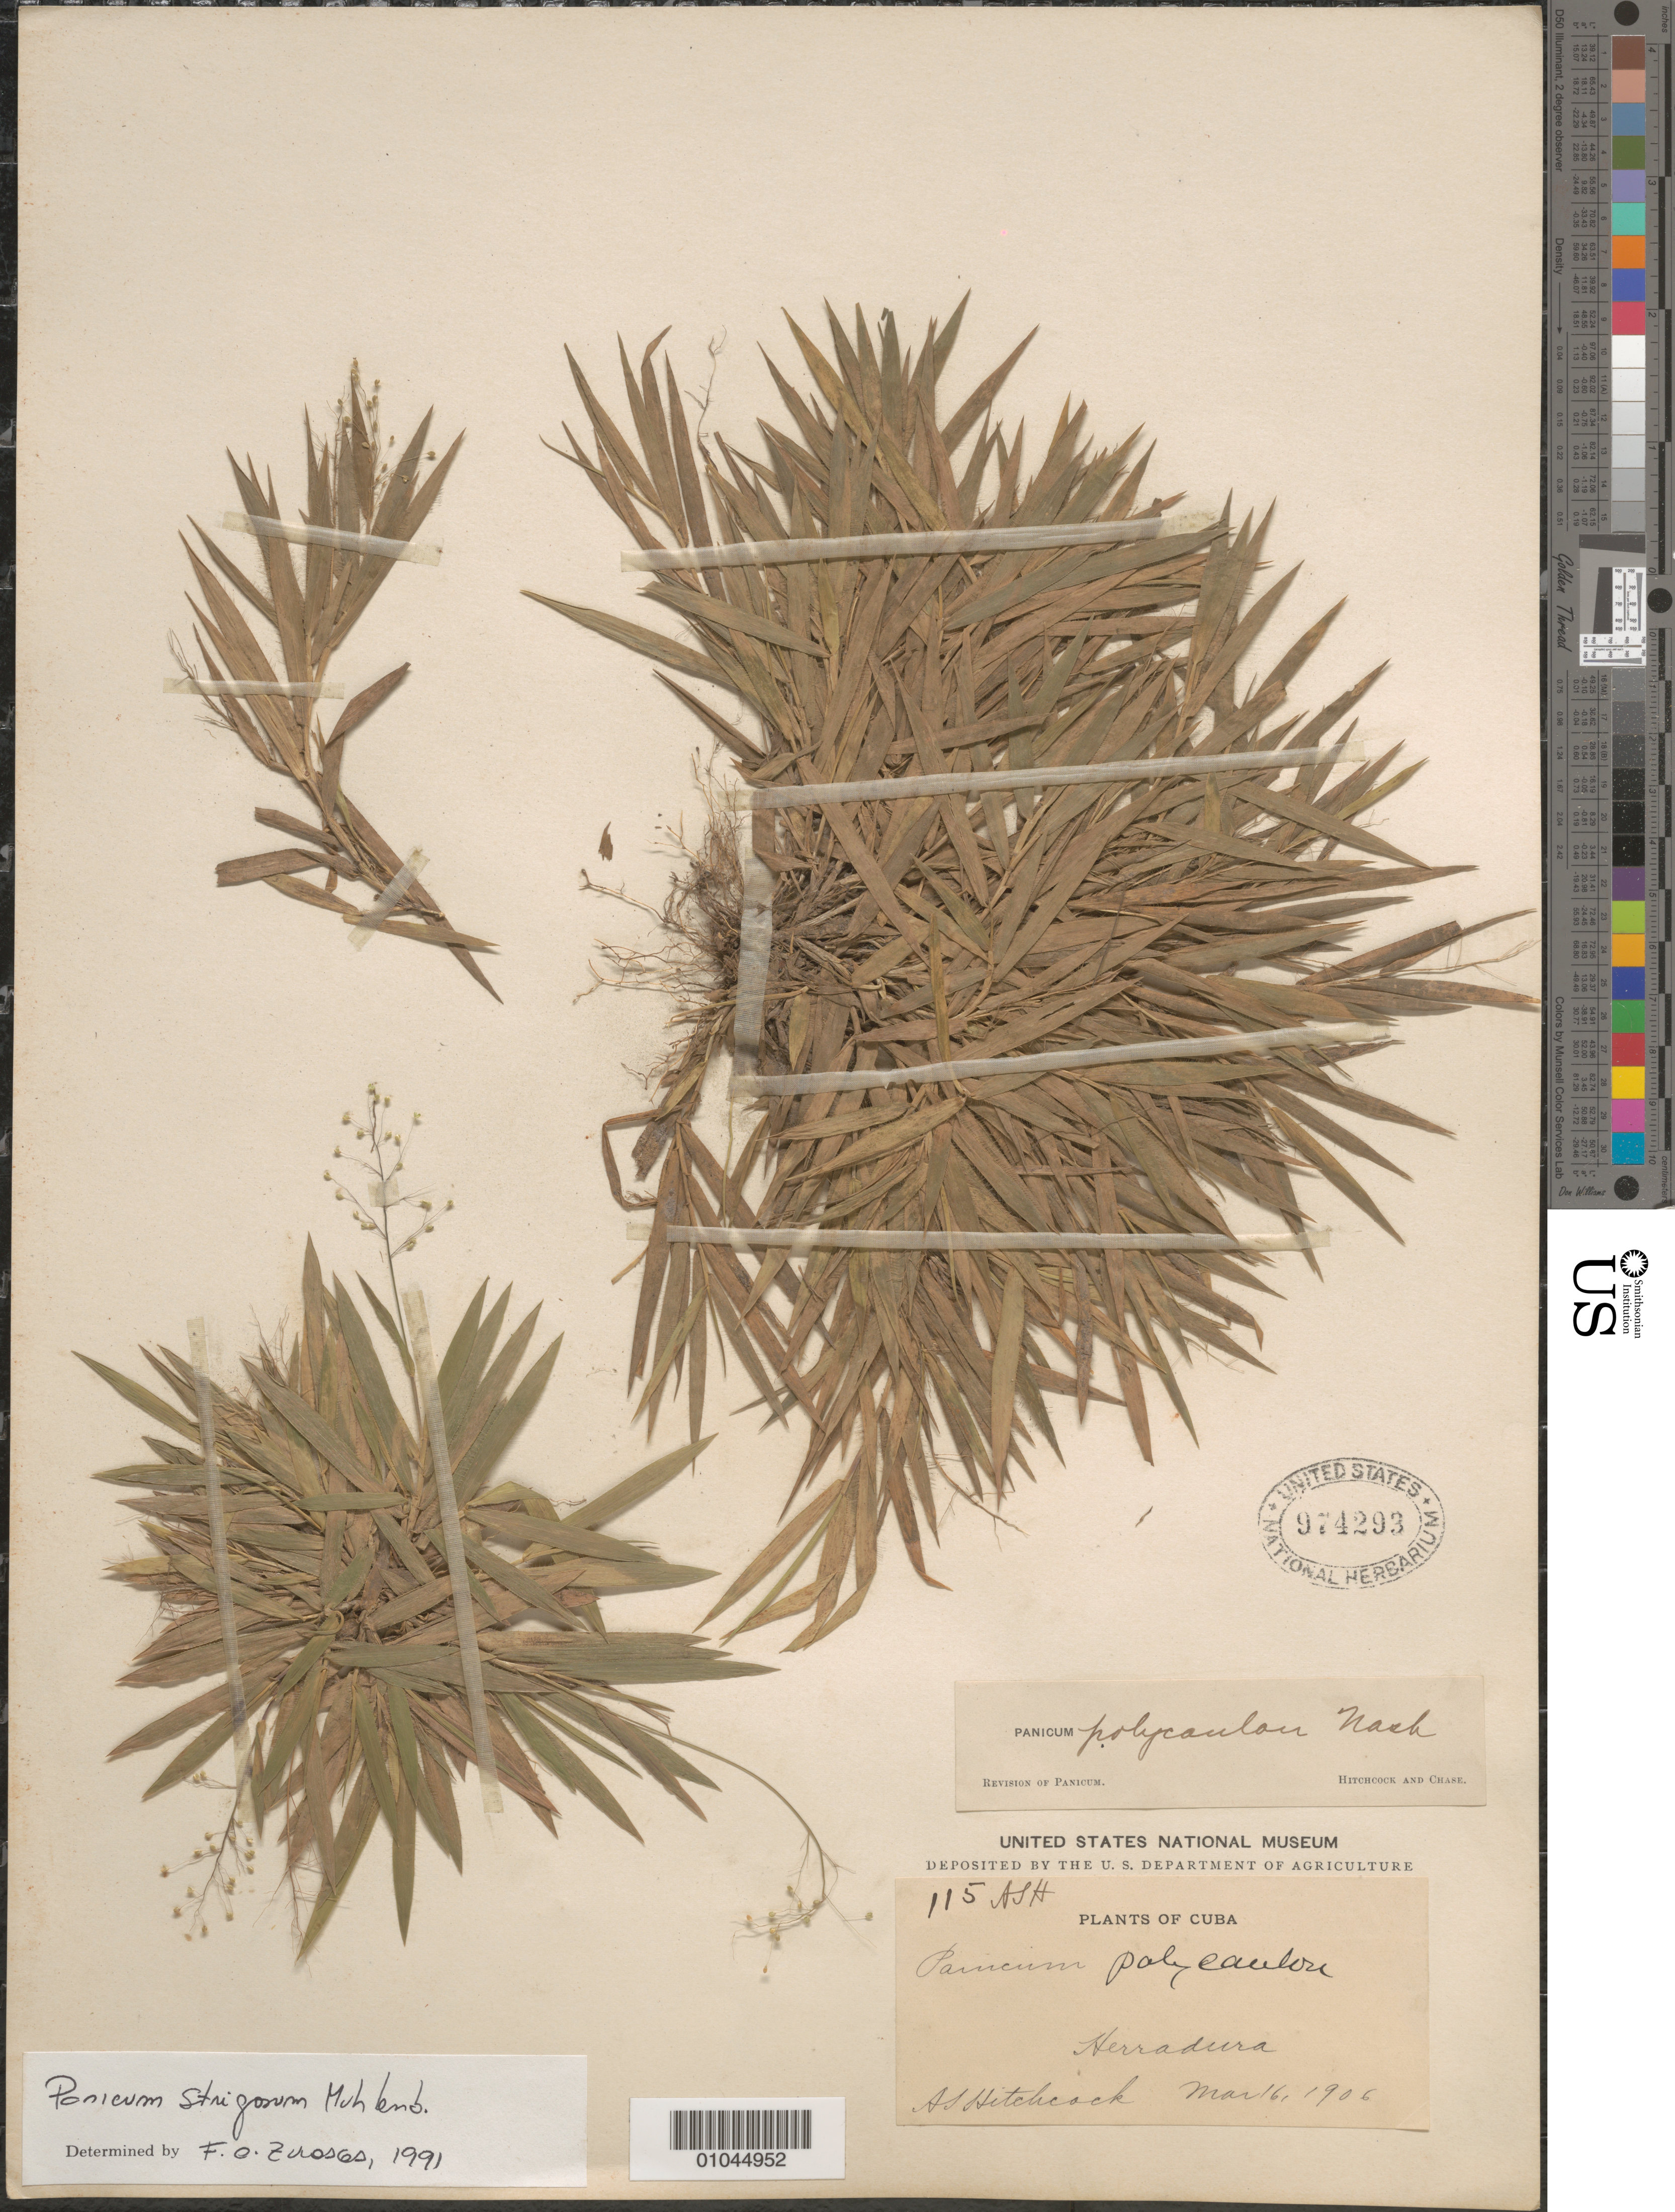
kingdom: Plantae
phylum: Tracheophyta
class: Liliopsida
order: Poales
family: Poaceae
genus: Panicum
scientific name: Panicum strigosum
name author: Muhl. ex Elliott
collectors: A. S. Hitchcock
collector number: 115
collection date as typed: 16 Mar 1906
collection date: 1906-03-16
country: Cuba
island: Cuba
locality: Herradura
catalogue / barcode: US 974293